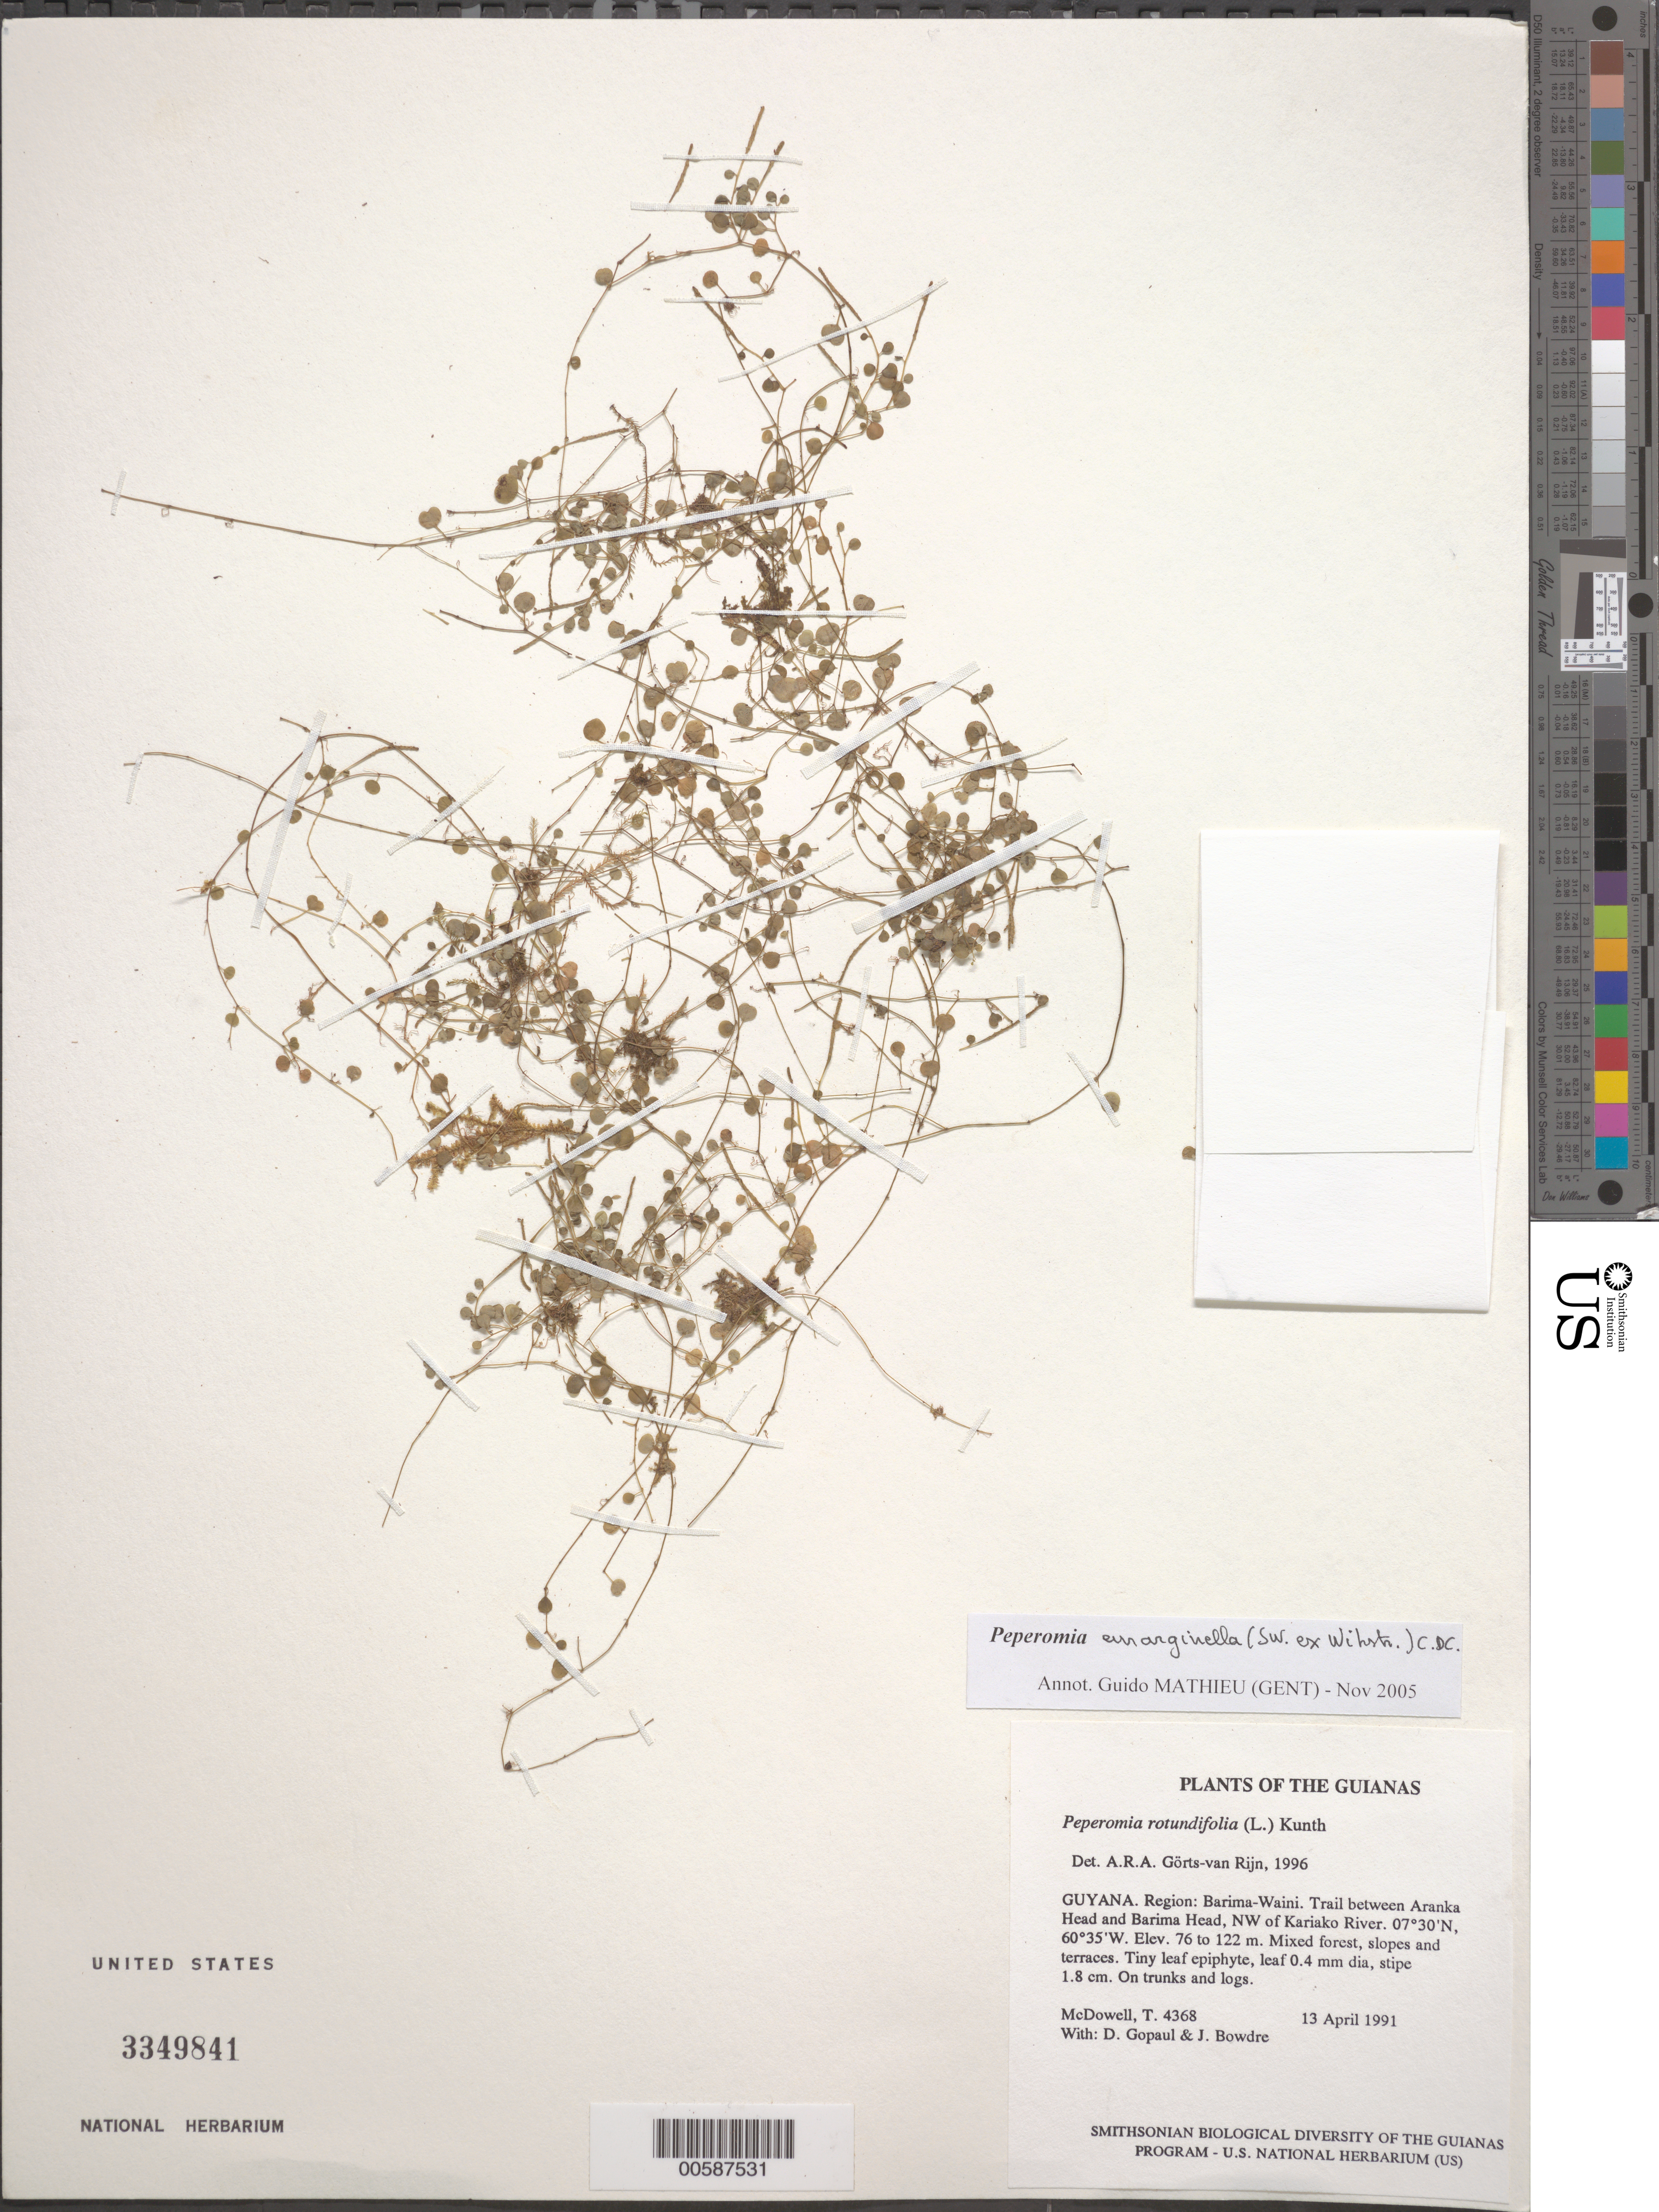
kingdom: Plantae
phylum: Tracheophyta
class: Magnoliopsida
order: Piperales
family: Piperaceae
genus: Peperomia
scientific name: Peperomia emarginella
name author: (Sw. ex Wikstr.) C. DC.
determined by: Mathieu, Guido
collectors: T. McDowell, D. Gopaul & J. Bowdre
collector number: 4368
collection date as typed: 13 April 1991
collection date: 1991-04-13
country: Guyana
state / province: Barima-Waini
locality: Trail between Aranka Head and Barima Head, NW of Kariako River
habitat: Mixed forest, slopes and terraces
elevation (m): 76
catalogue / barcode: US 3349841